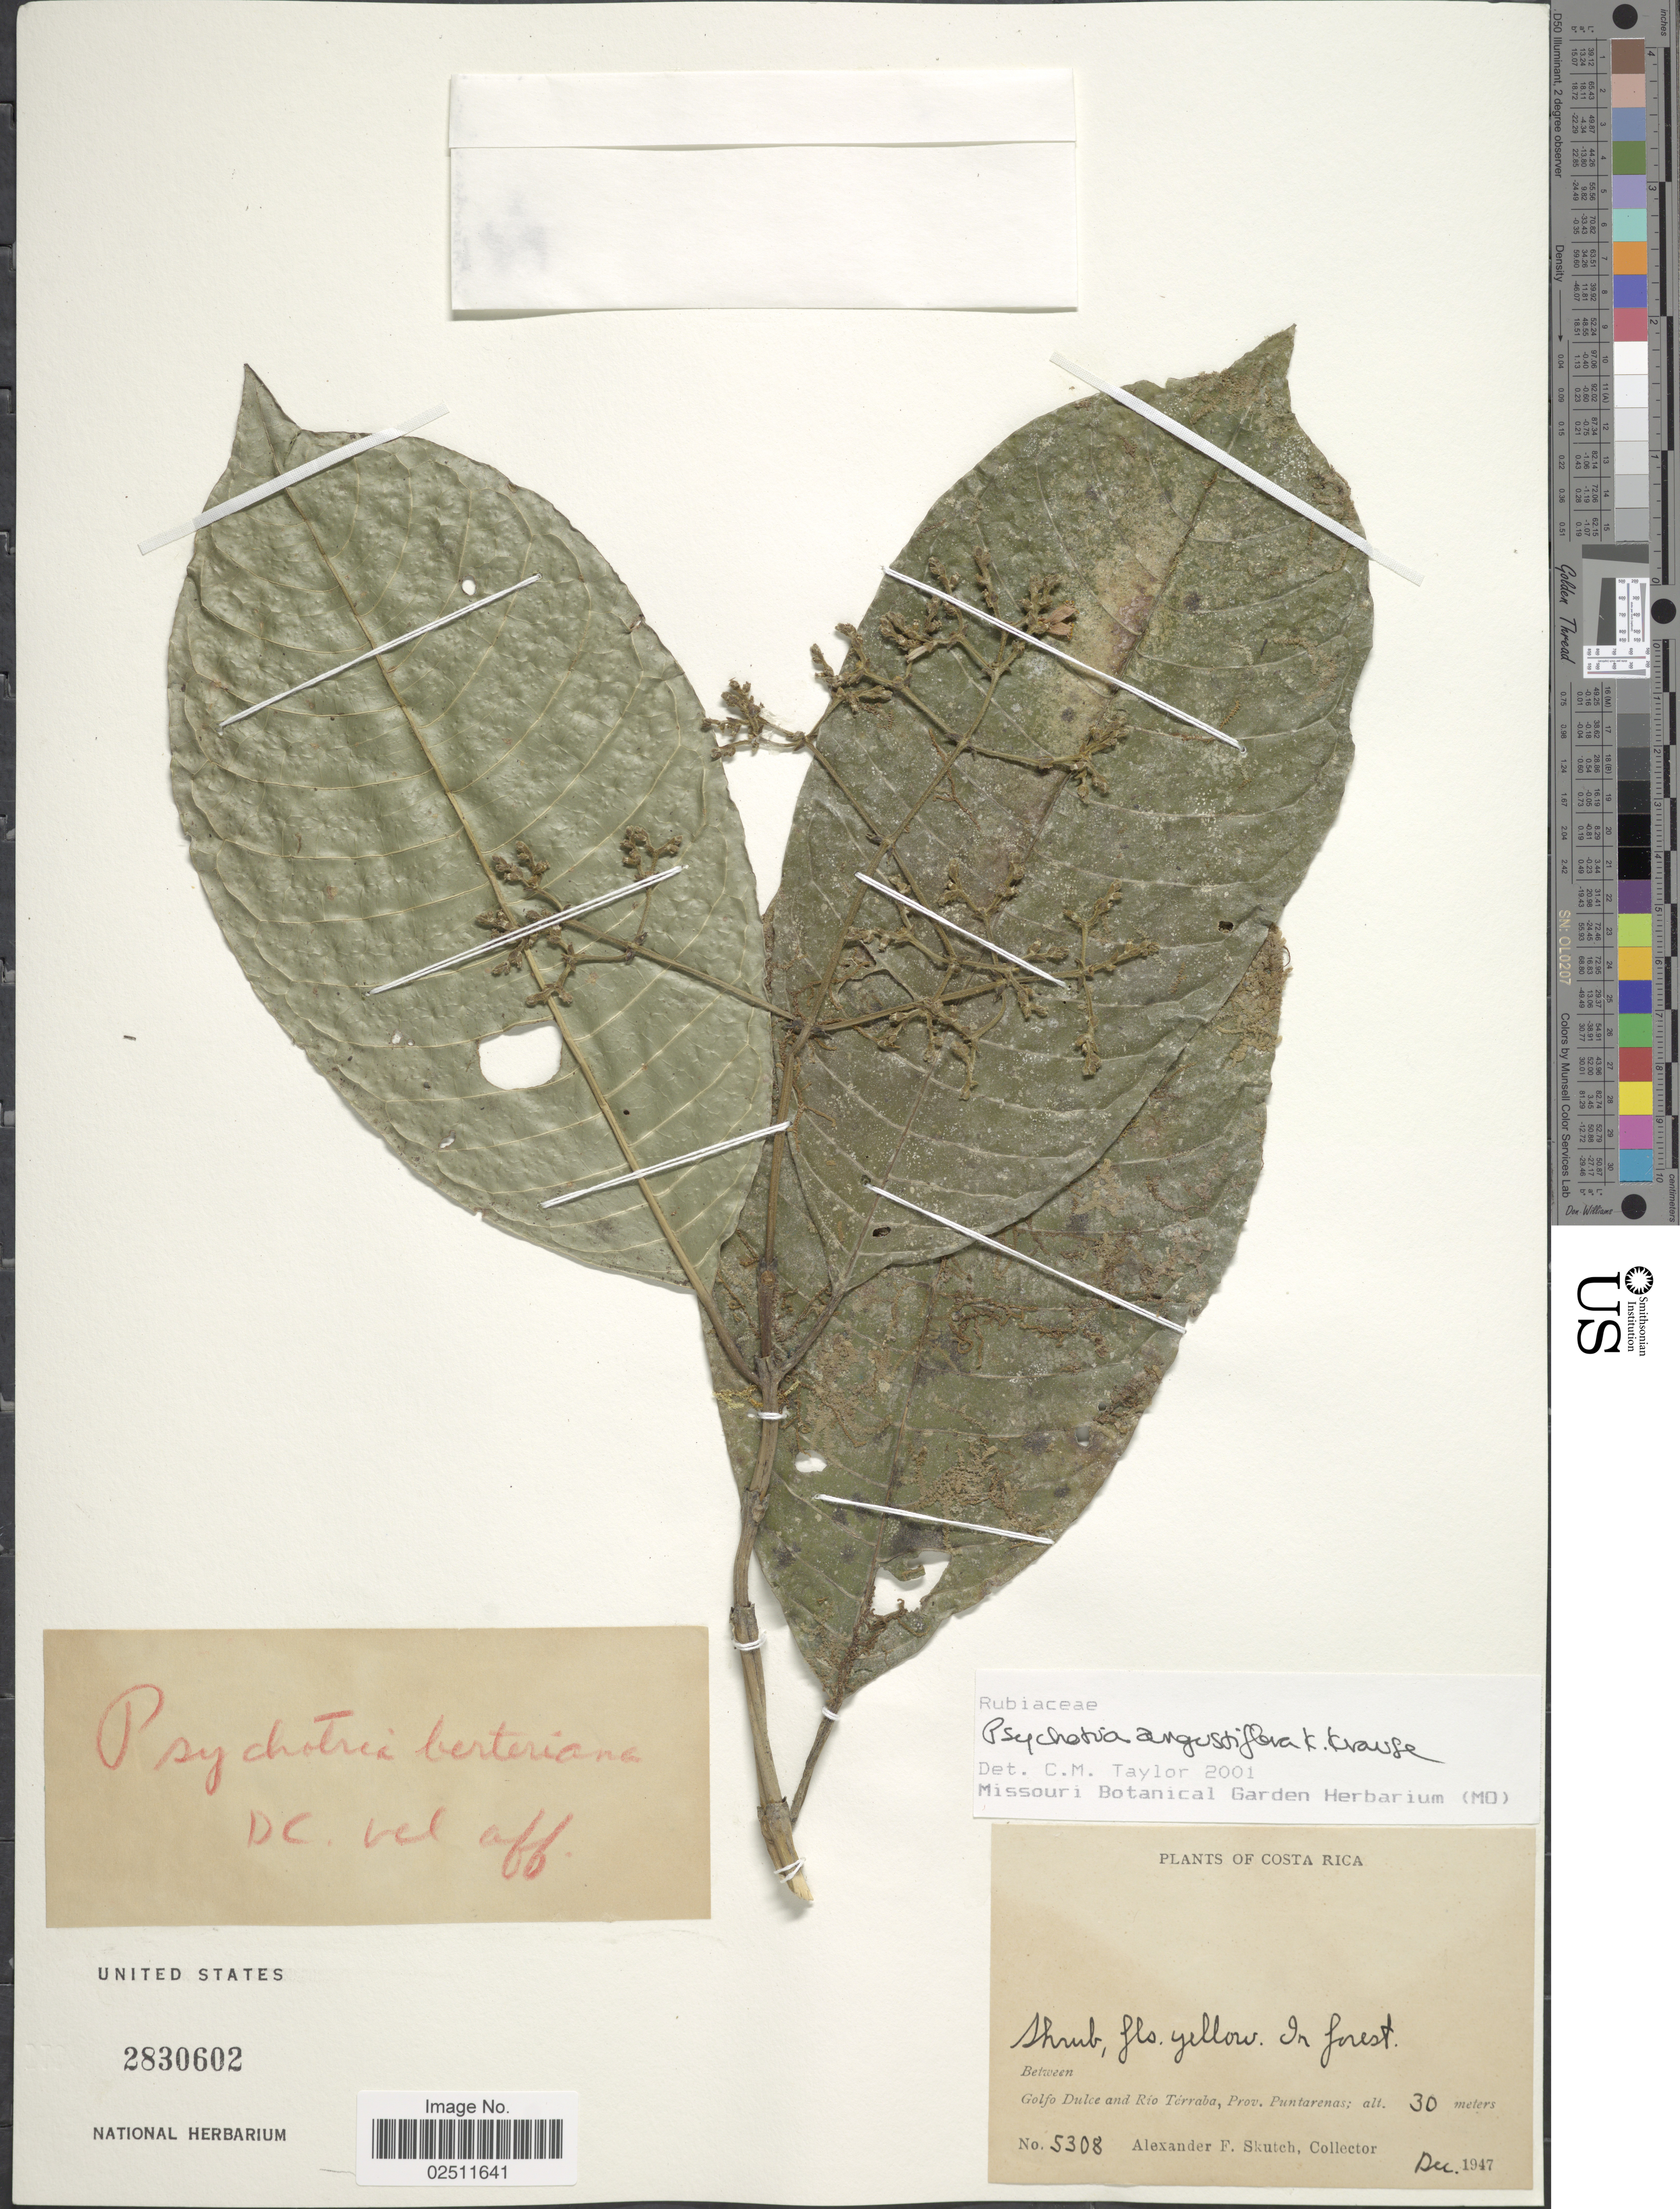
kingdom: Plantae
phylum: Tracheophyta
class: Magnoliopsida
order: Gentianales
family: Rubiaceae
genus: Psychotria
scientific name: Psychotria angustiflora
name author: K. Krause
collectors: A. F. Skutch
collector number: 5308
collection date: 1947-12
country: Costa Rica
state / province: Puntarenas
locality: Between Golfo Dulce and Rio Terraba.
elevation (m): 30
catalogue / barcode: US 2830602